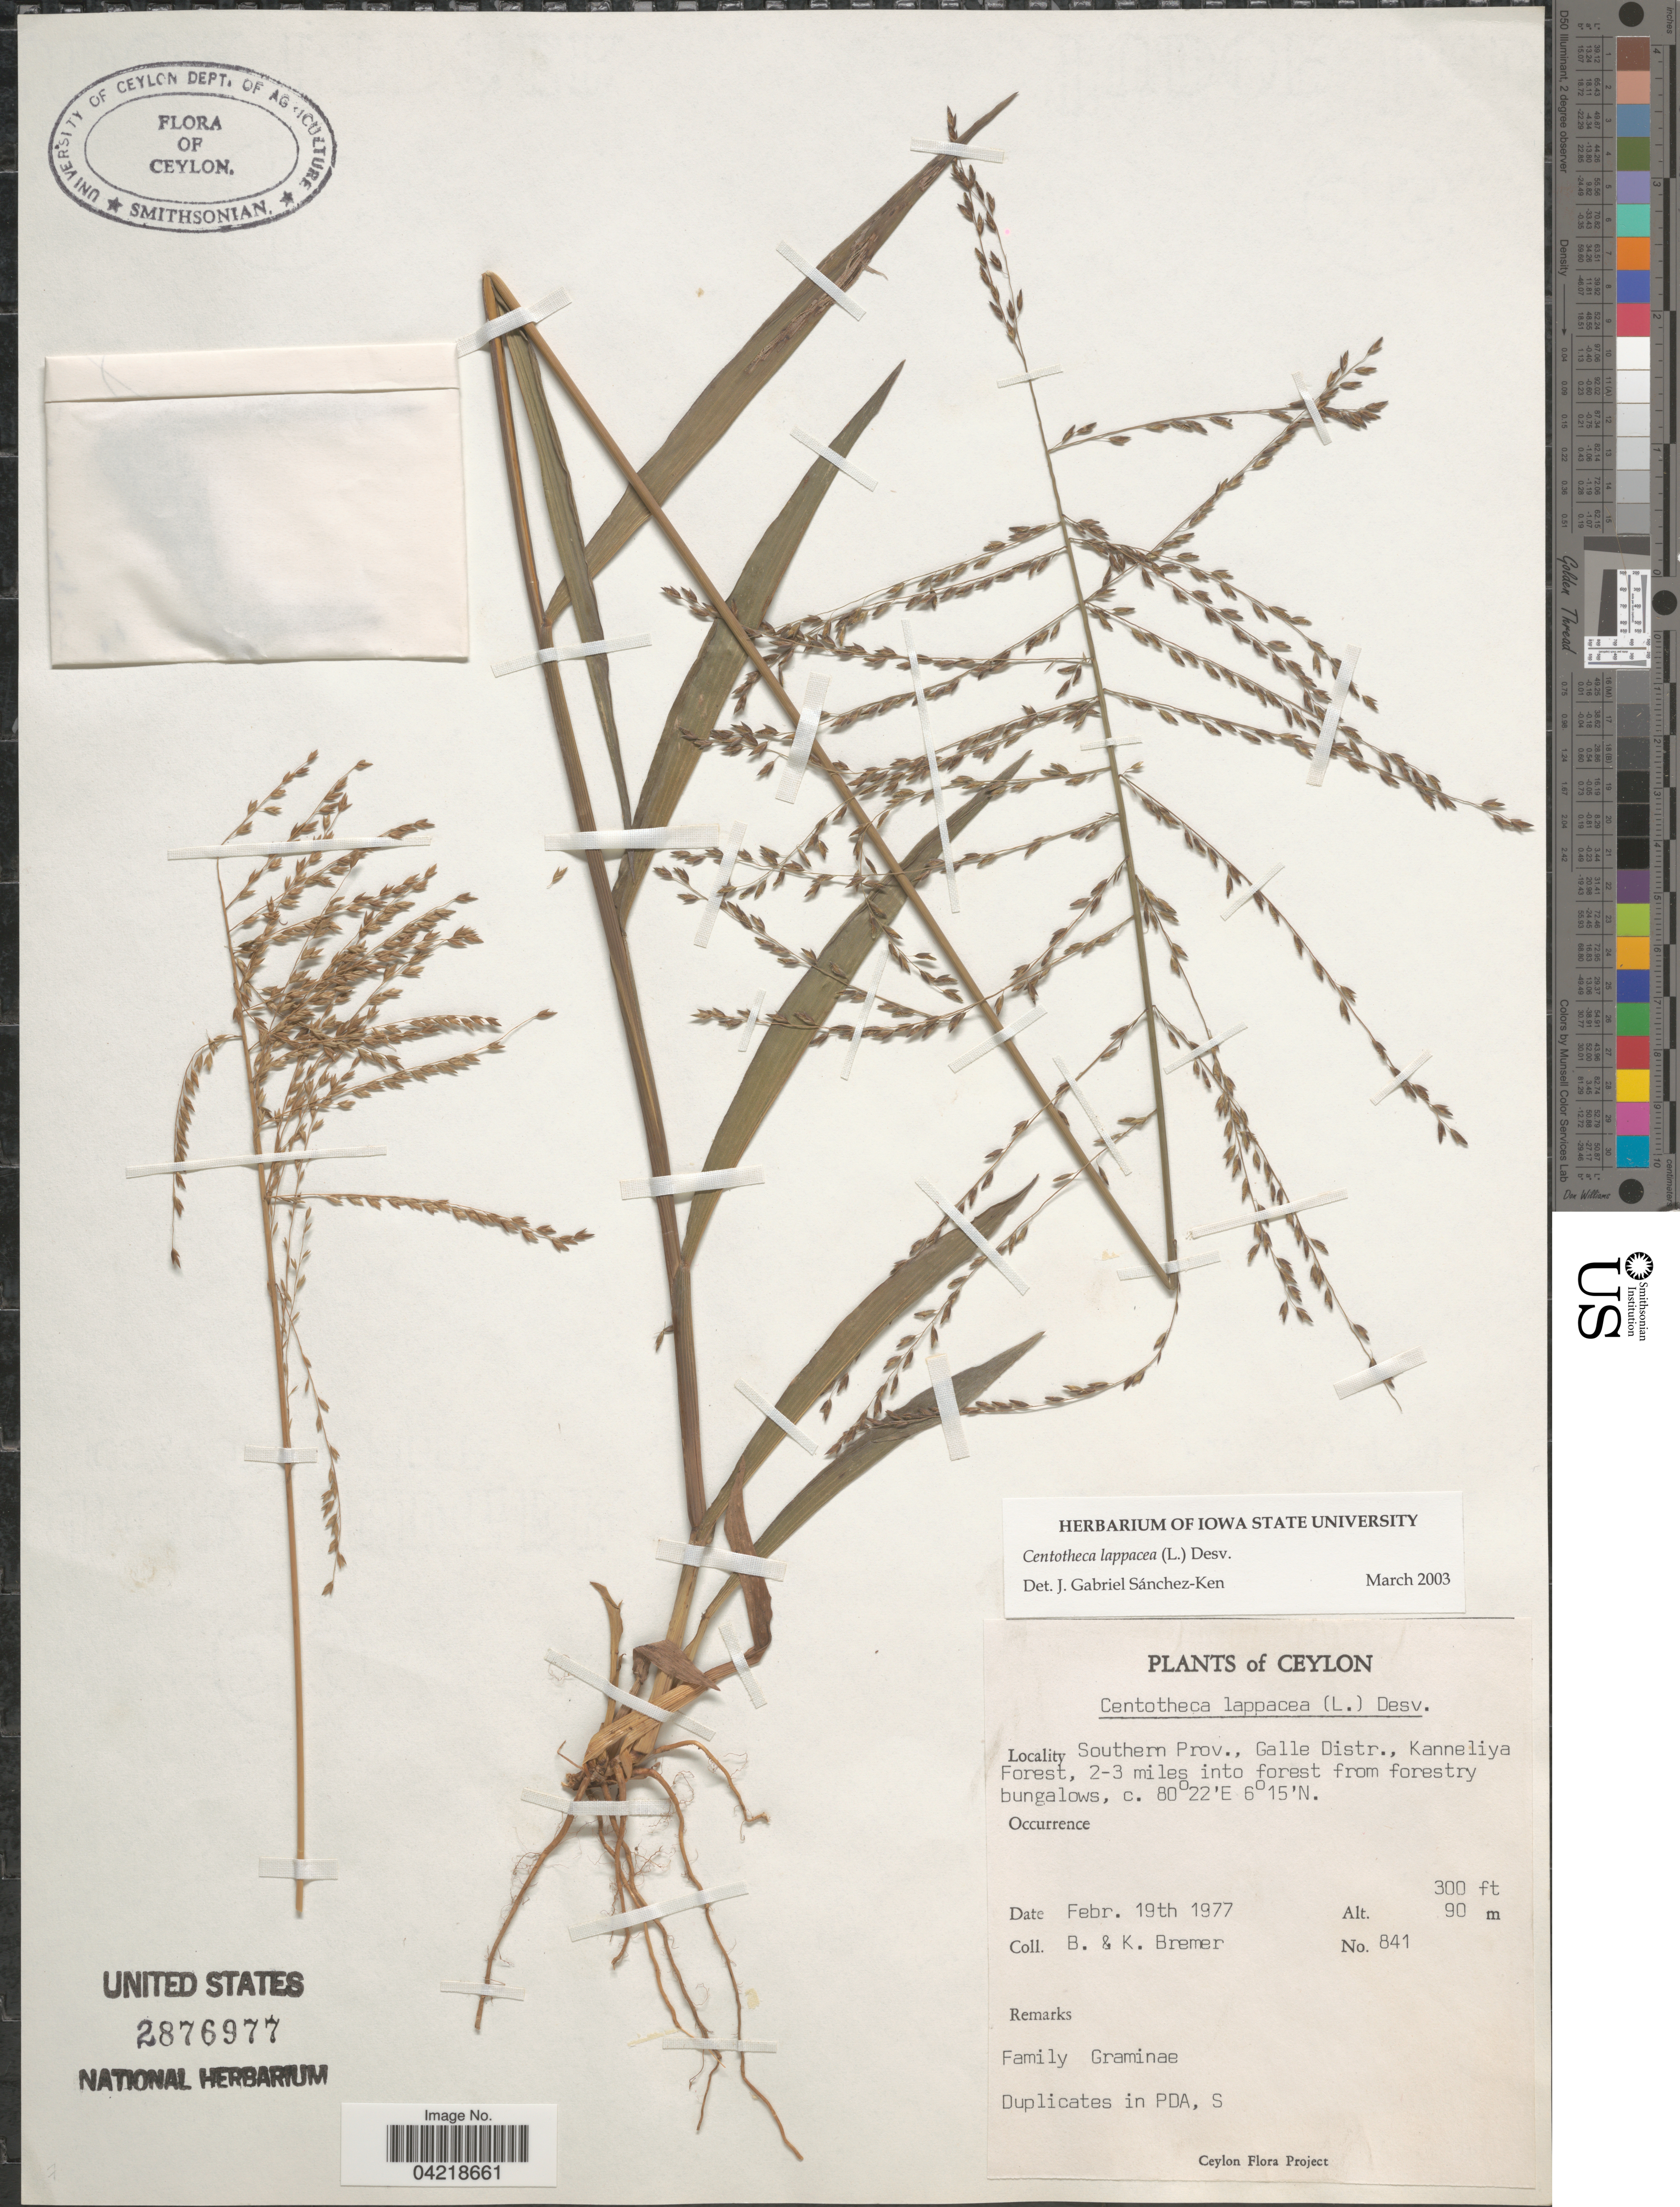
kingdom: Plantae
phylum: Tracheophyta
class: Liliopsida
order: Poales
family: Poaceae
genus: Centotheca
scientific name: Centotheca lappacea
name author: (L.) Desv.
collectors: B. Bremer & K. Bremer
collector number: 841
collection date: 1977-02-19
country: Sri Lanka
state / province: Southern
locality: Ceylon. Galle Distr., Kanneliya Forest, 2-3 miles into forest from forestry bungalows.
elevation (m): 90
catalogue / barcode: US 2876977